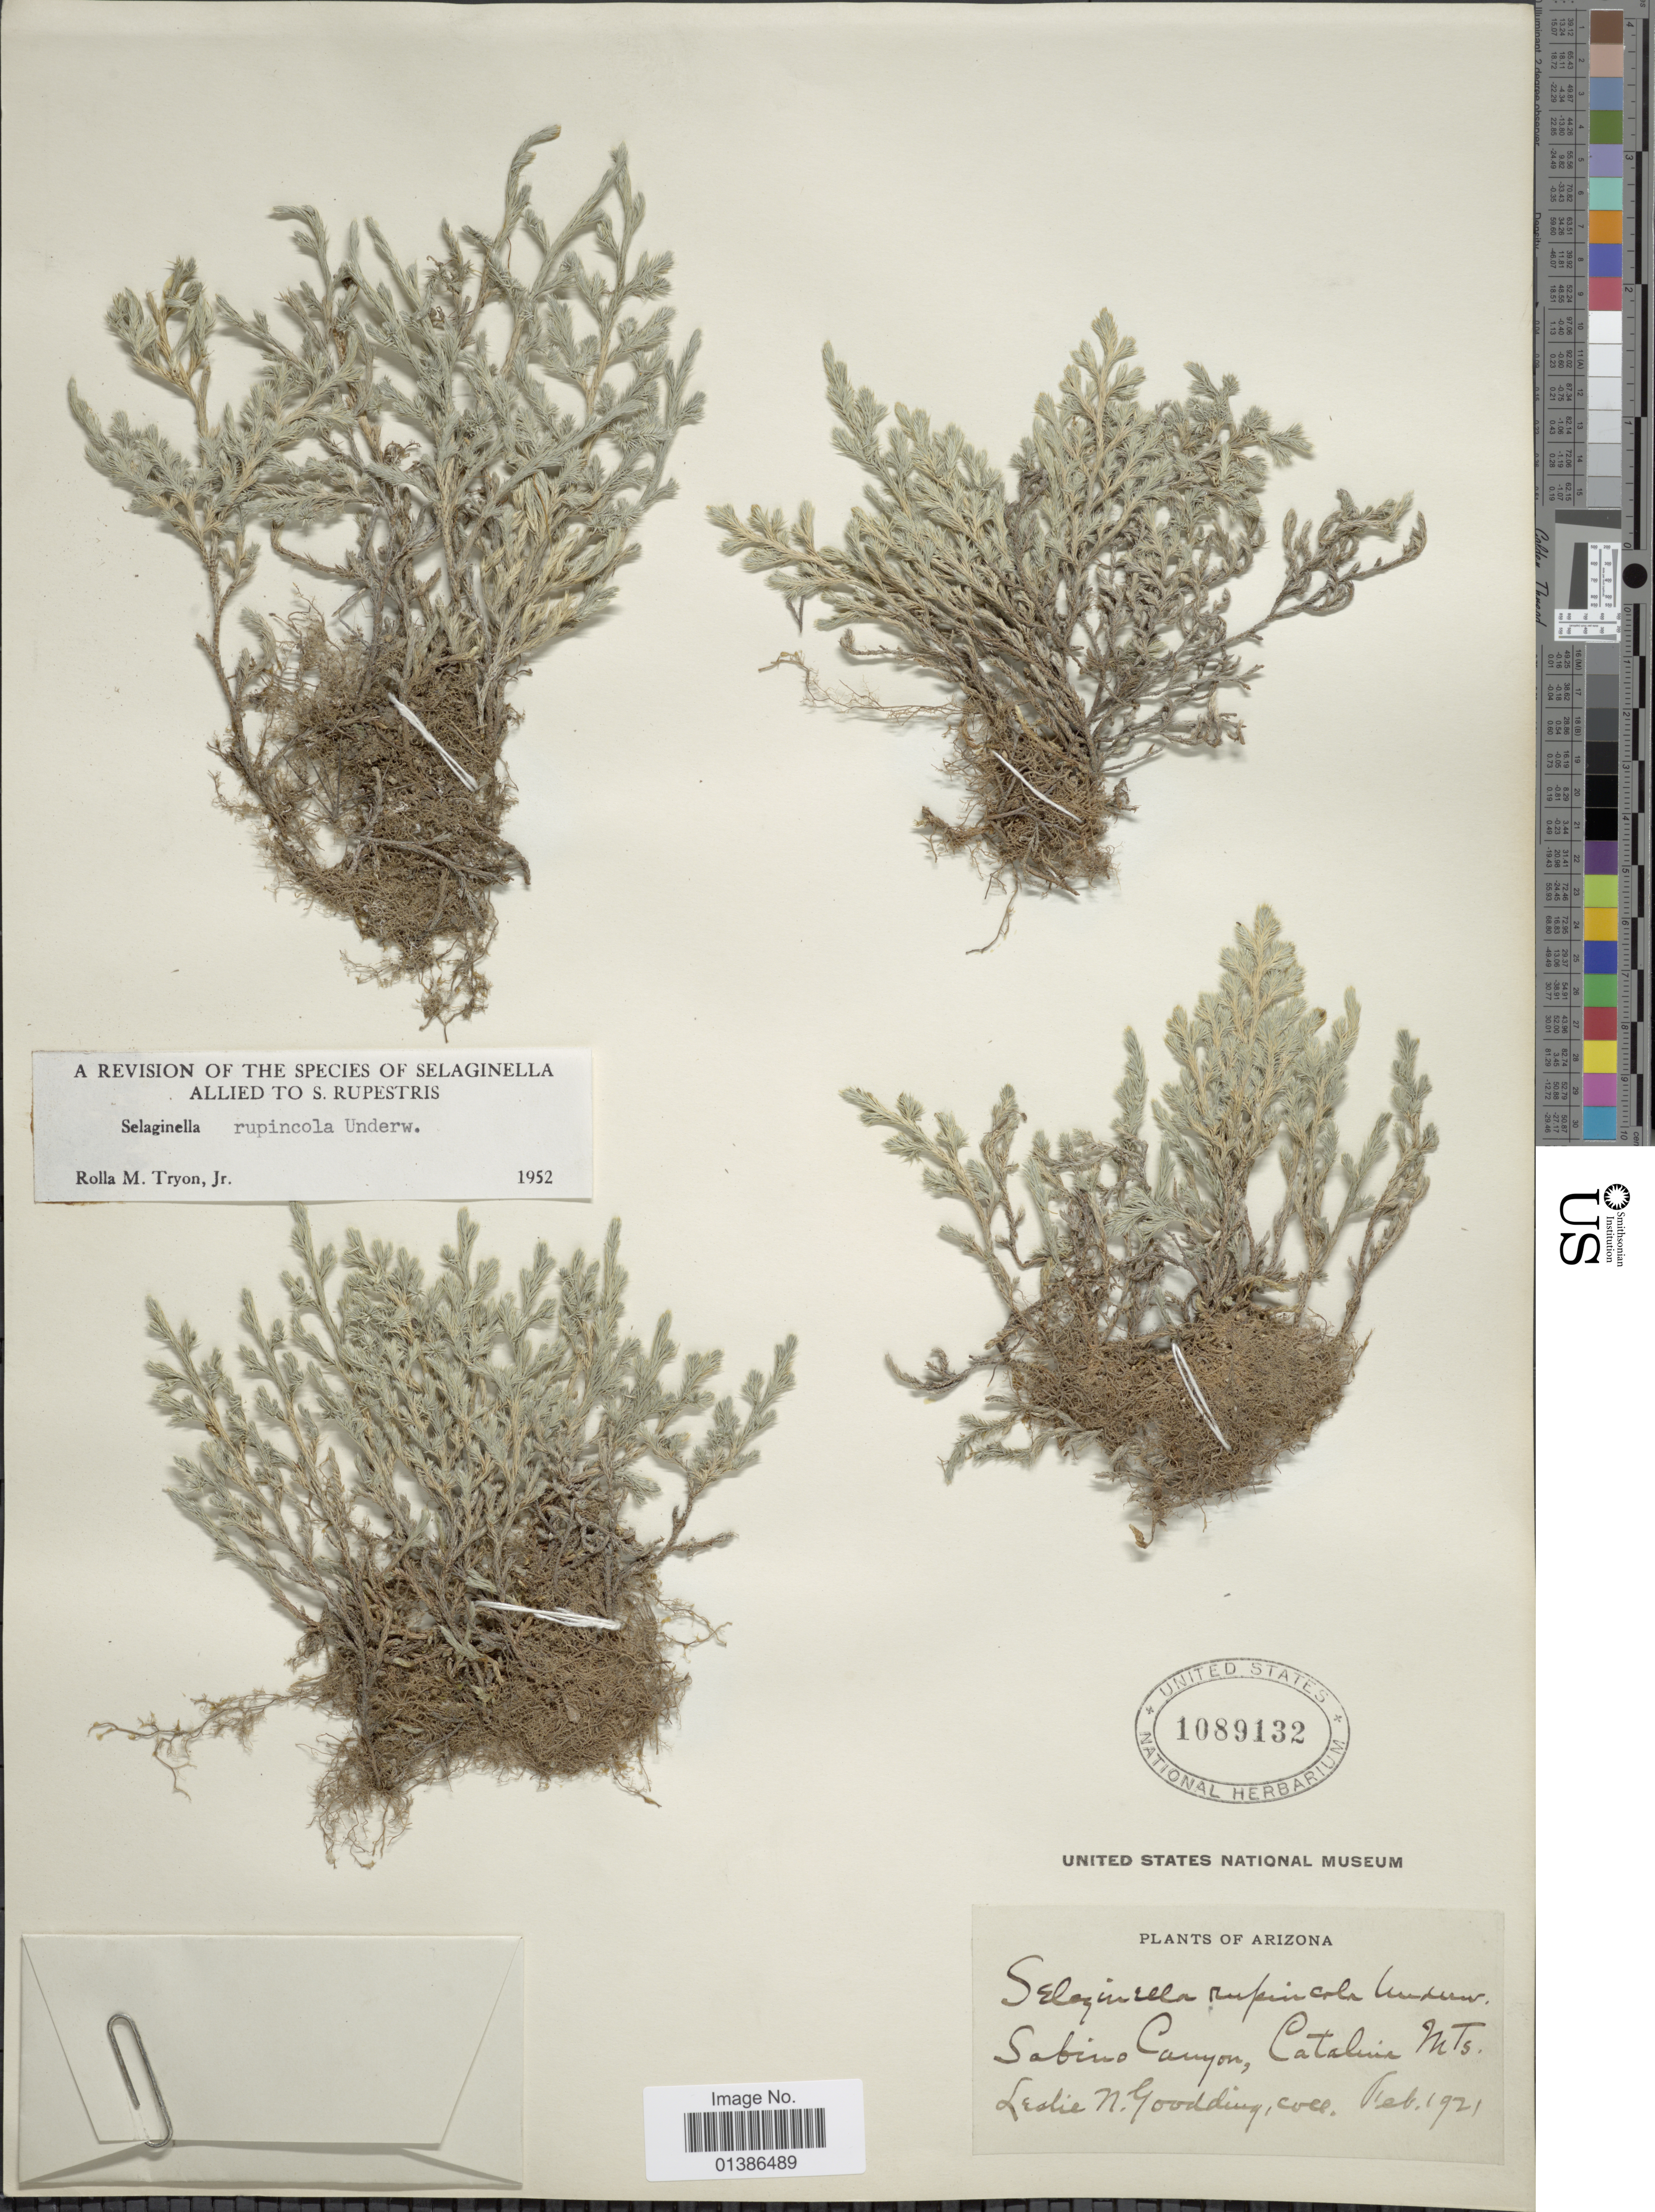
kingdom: Plantae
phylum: Tracheophyta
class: Lycopodiopsida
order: Selaginellales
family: Selaginellaceae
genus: Selaginella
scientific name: Selaginella rupincola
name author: Underw.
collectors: L. N. Goodding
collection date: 1921-02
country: United States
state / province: Arizona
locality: Sabino Canyon, Catalina Mts.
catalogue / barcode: US 1089132